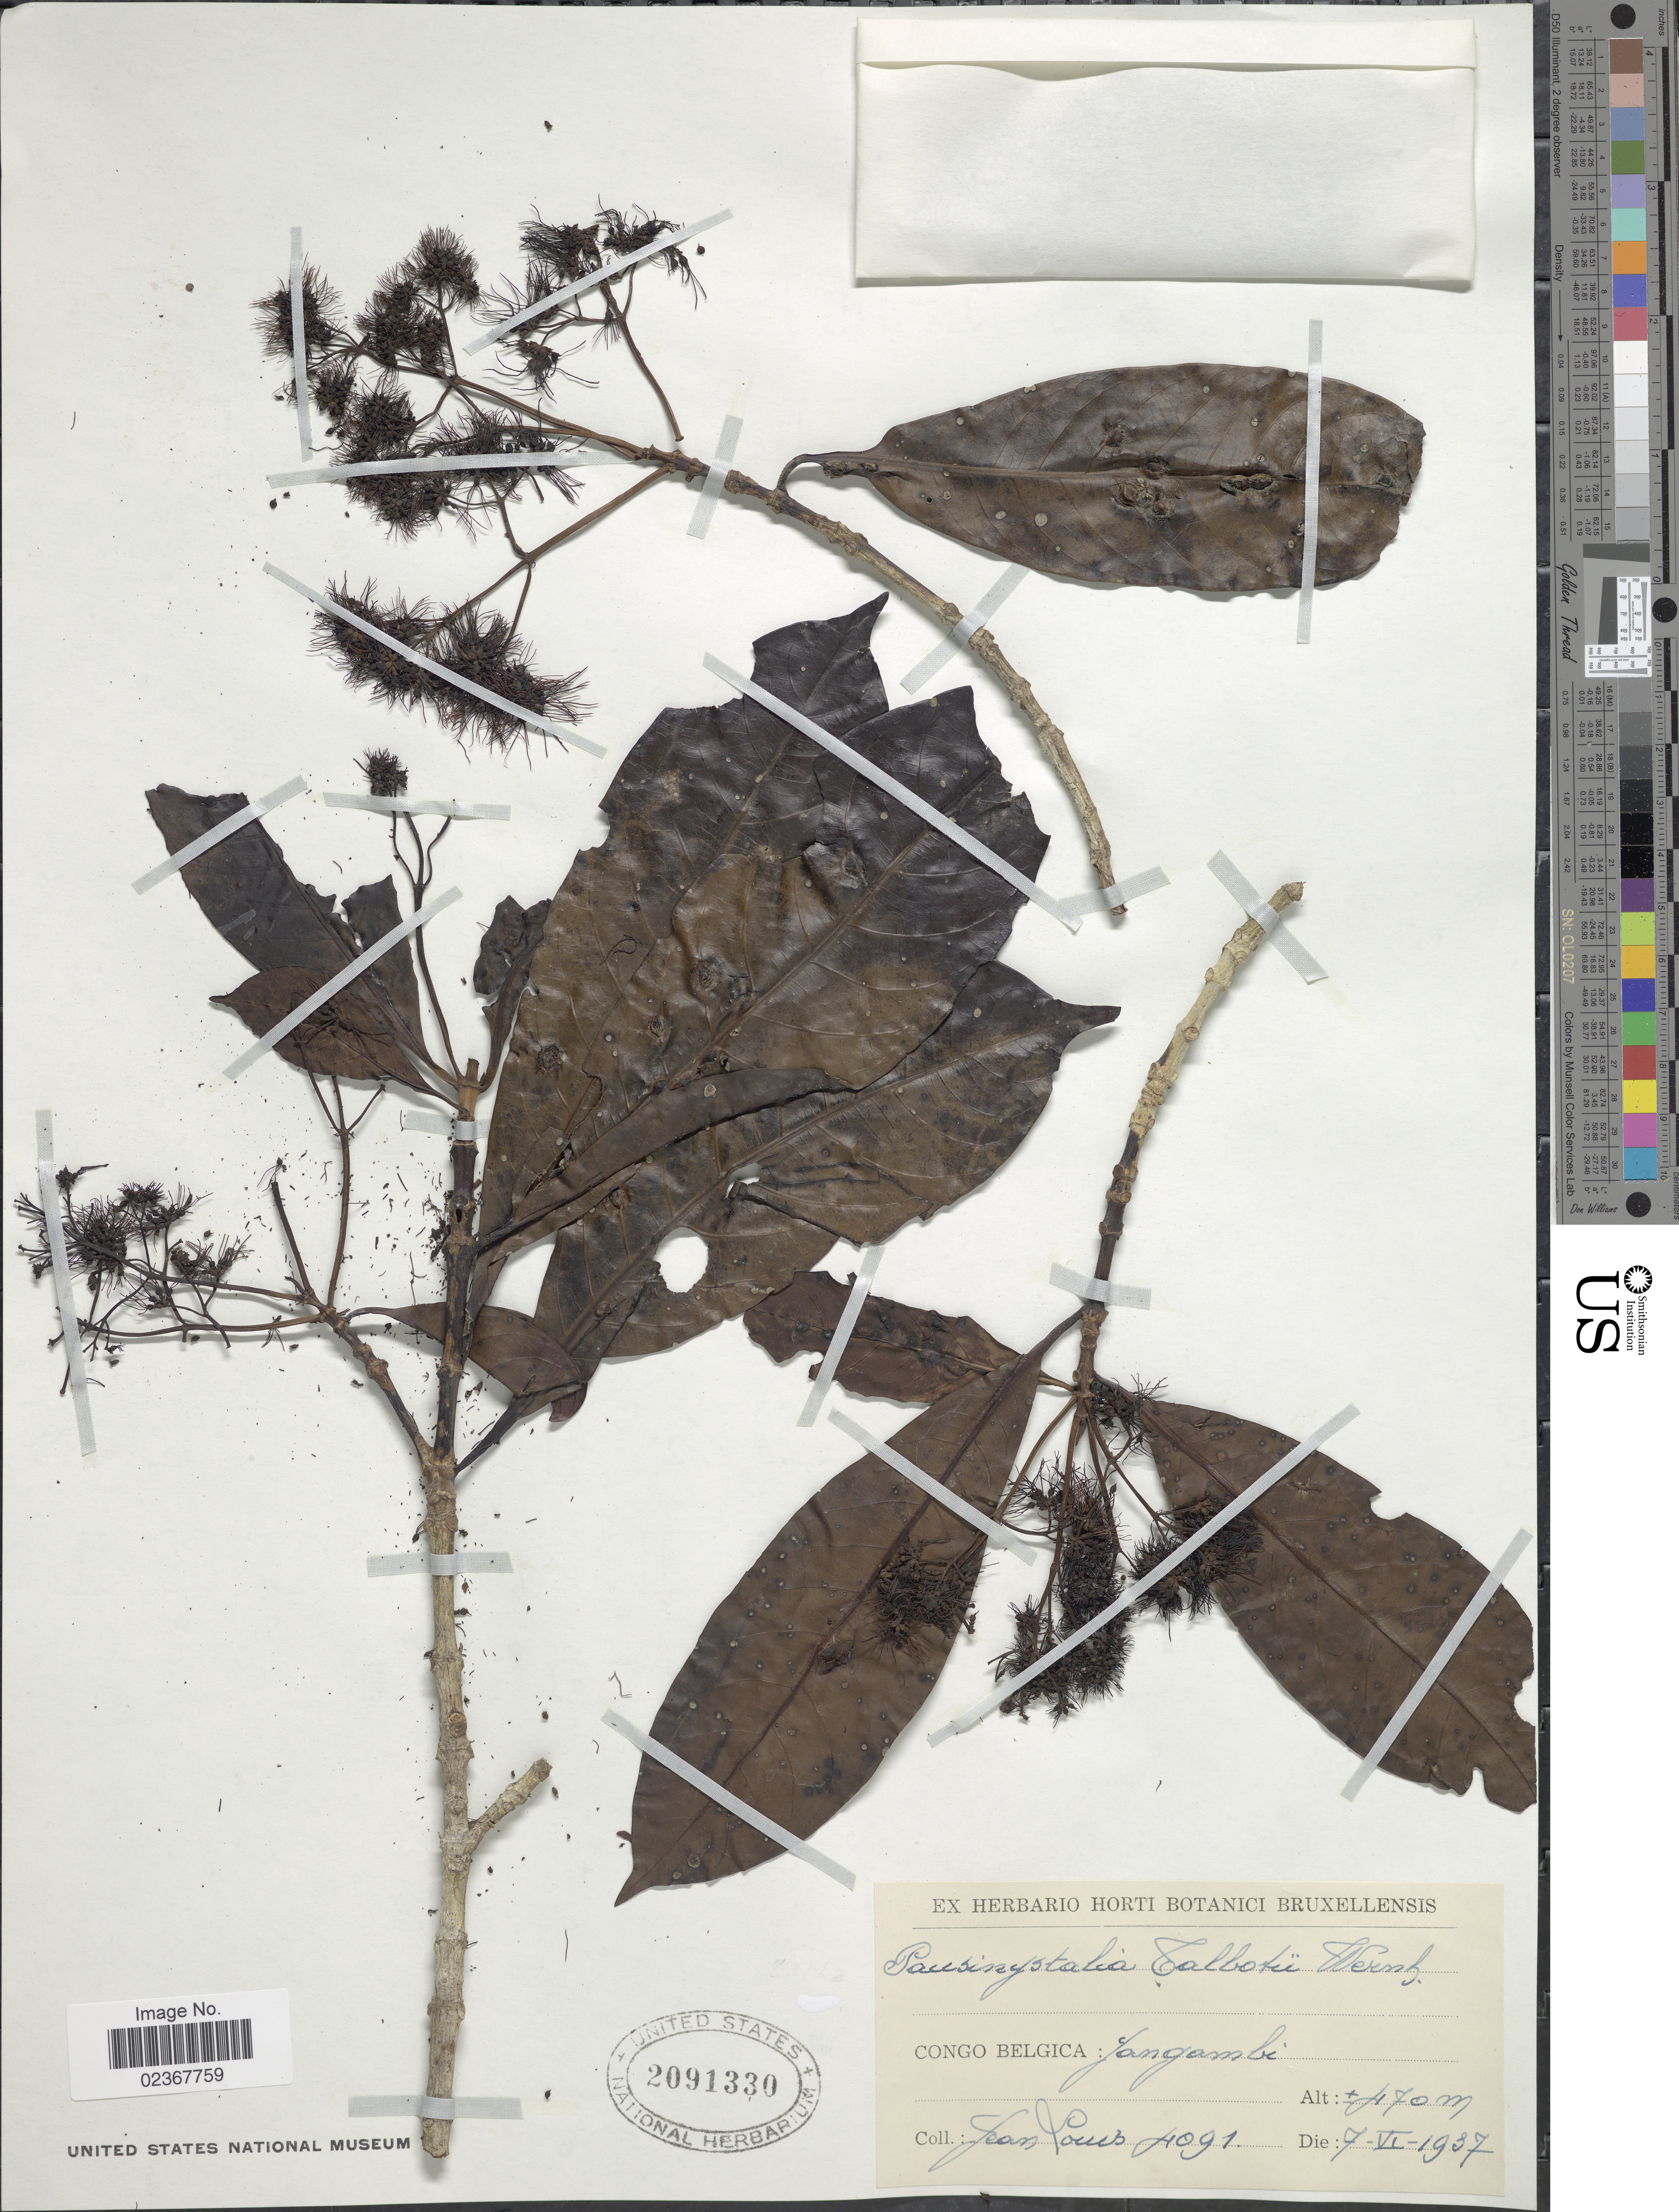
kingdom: Plantae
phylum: Tracheophyta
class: Magnoliopsida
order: Gentianales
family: Rubiaceae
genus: Pausinystalia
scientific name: Pausinystalia talbotii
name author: Wernham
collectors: J. Louis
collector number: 4091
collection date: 1937-06-07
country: Congo, Democratic Republic of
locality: Congo Belgica: Yangambi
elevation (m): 470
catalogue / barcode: US 2091330